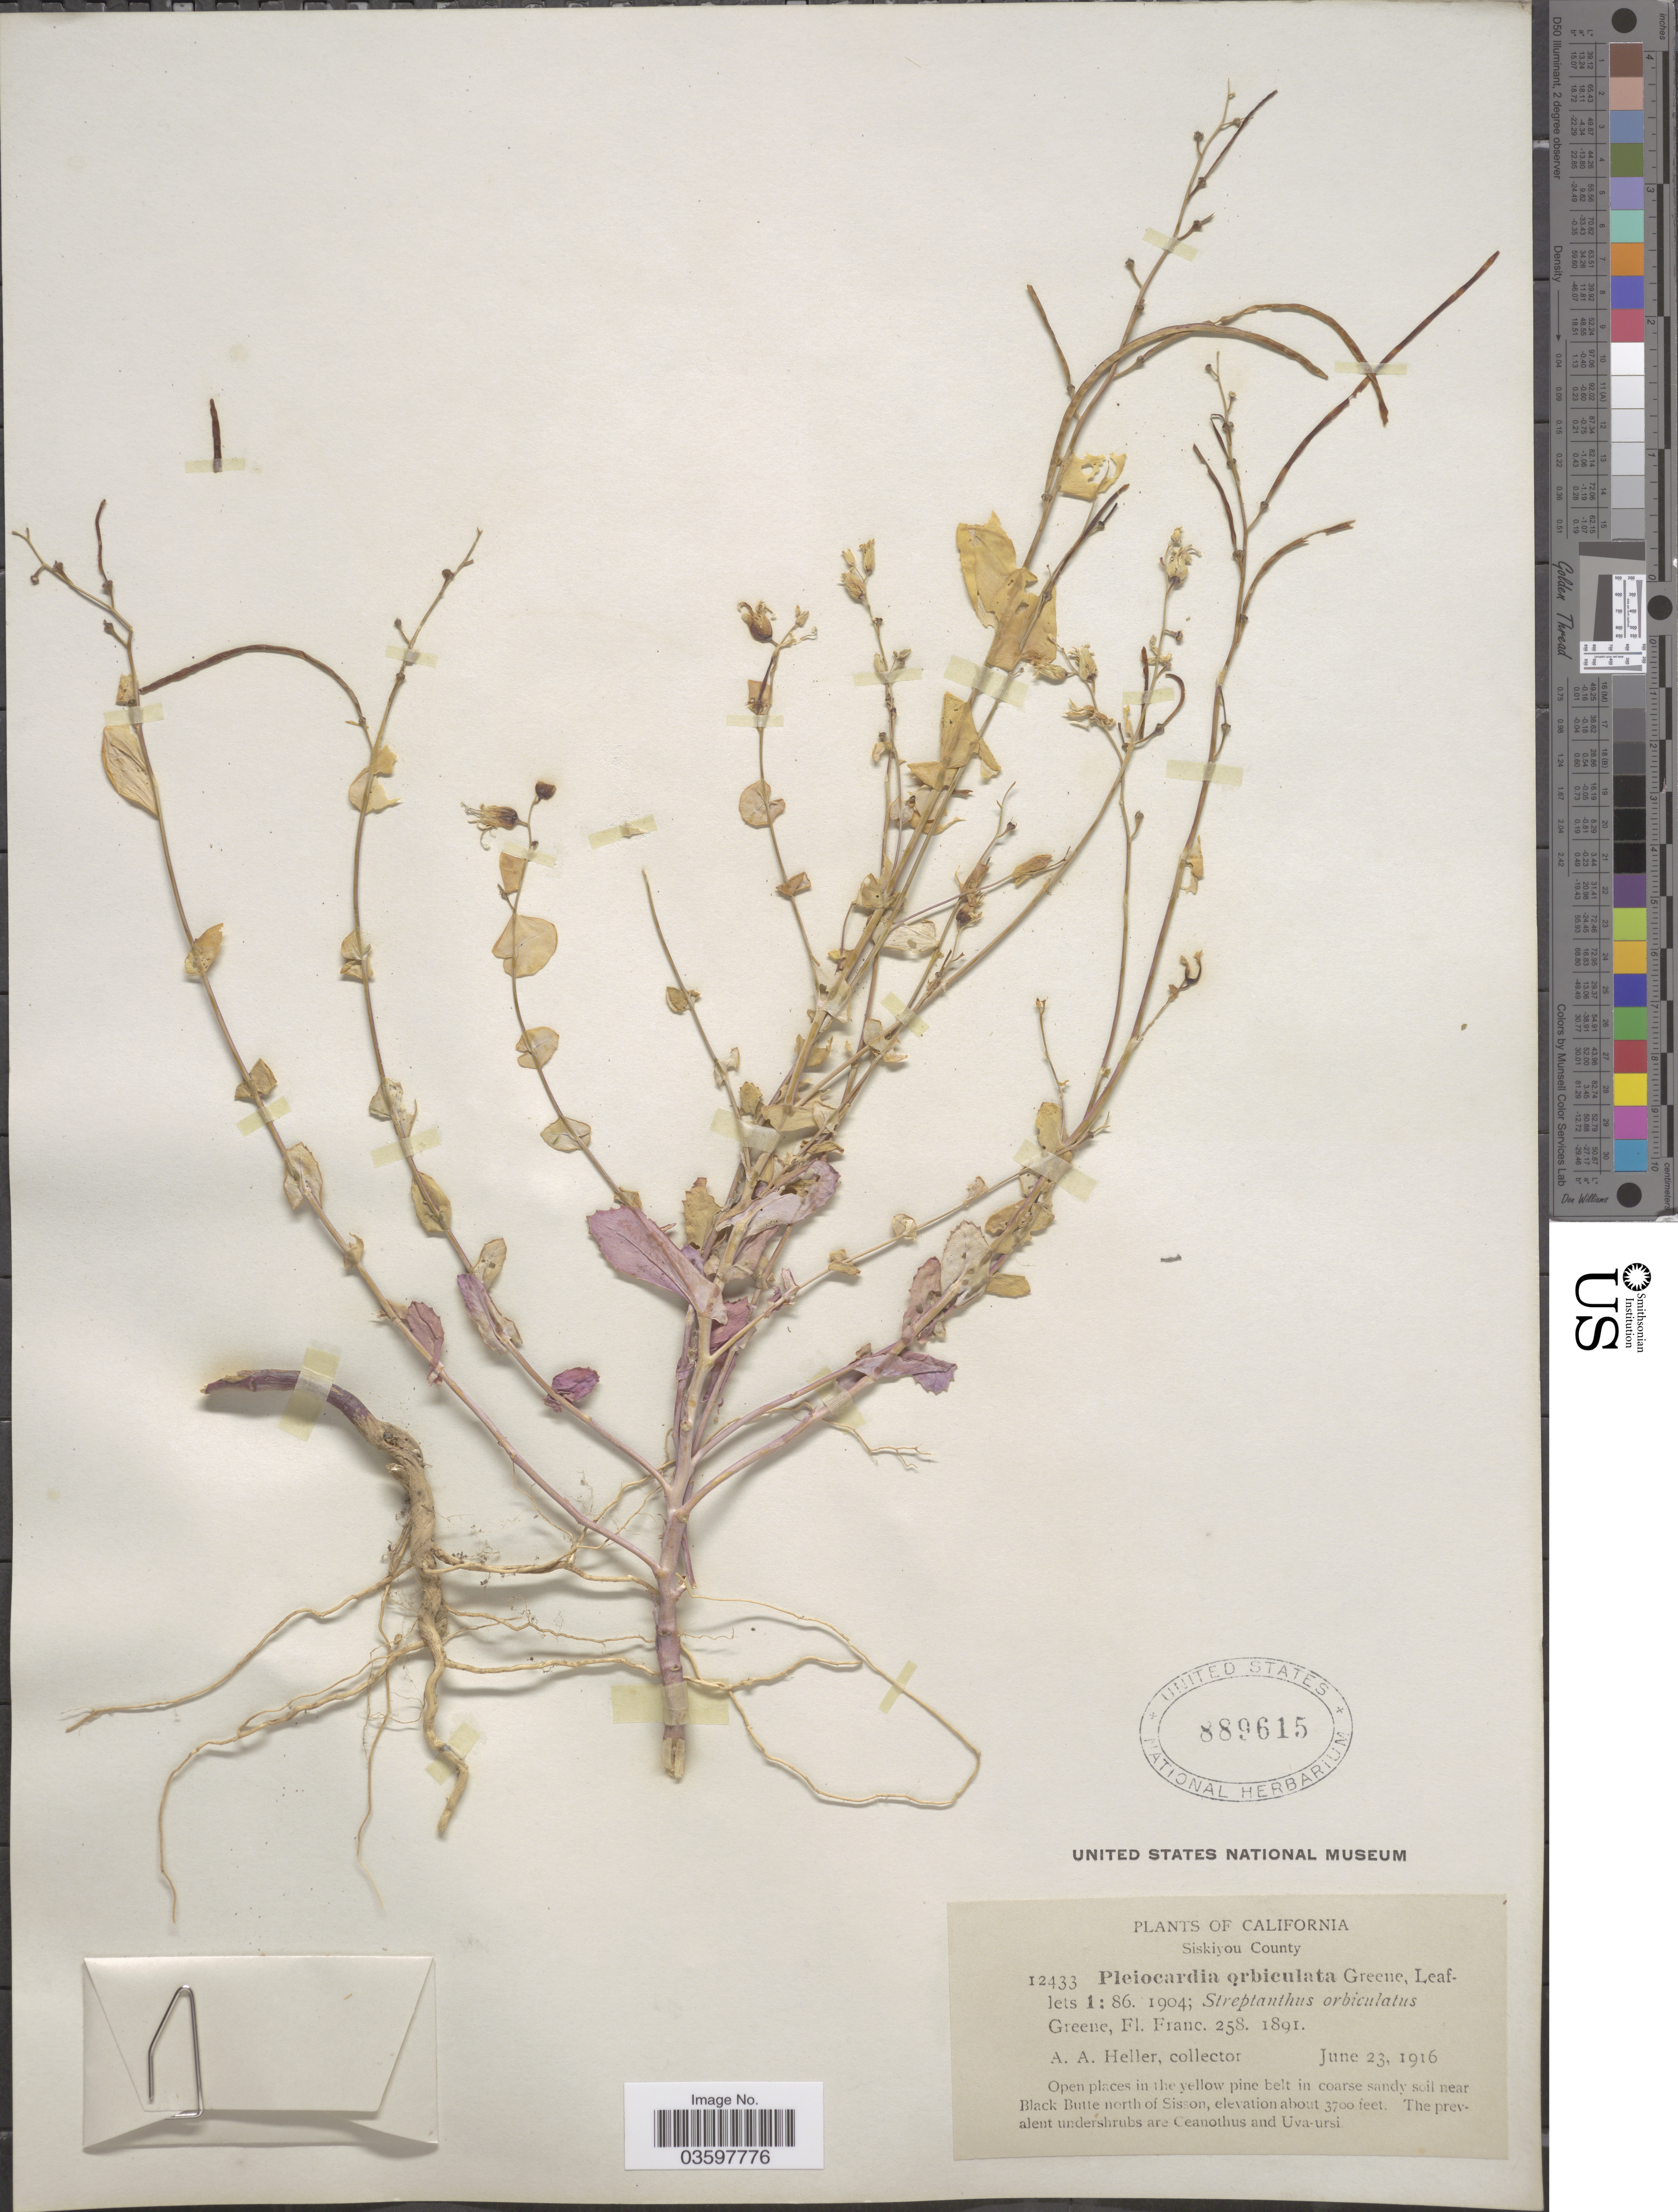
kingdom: Plantae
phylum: Tracheophyta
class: Magnoliopsida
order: Brassicales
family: Brassicaceae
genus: Streptanthus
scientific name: Streptanthus tortuosus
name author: Kellogg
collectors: A. A. Heller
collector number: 12433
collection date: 1916-06-23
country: United States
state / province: California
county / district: Siskiyou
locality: Siskiyou County. Near Black Butte north of Sisson.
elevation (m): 1128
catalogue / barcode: US 889615